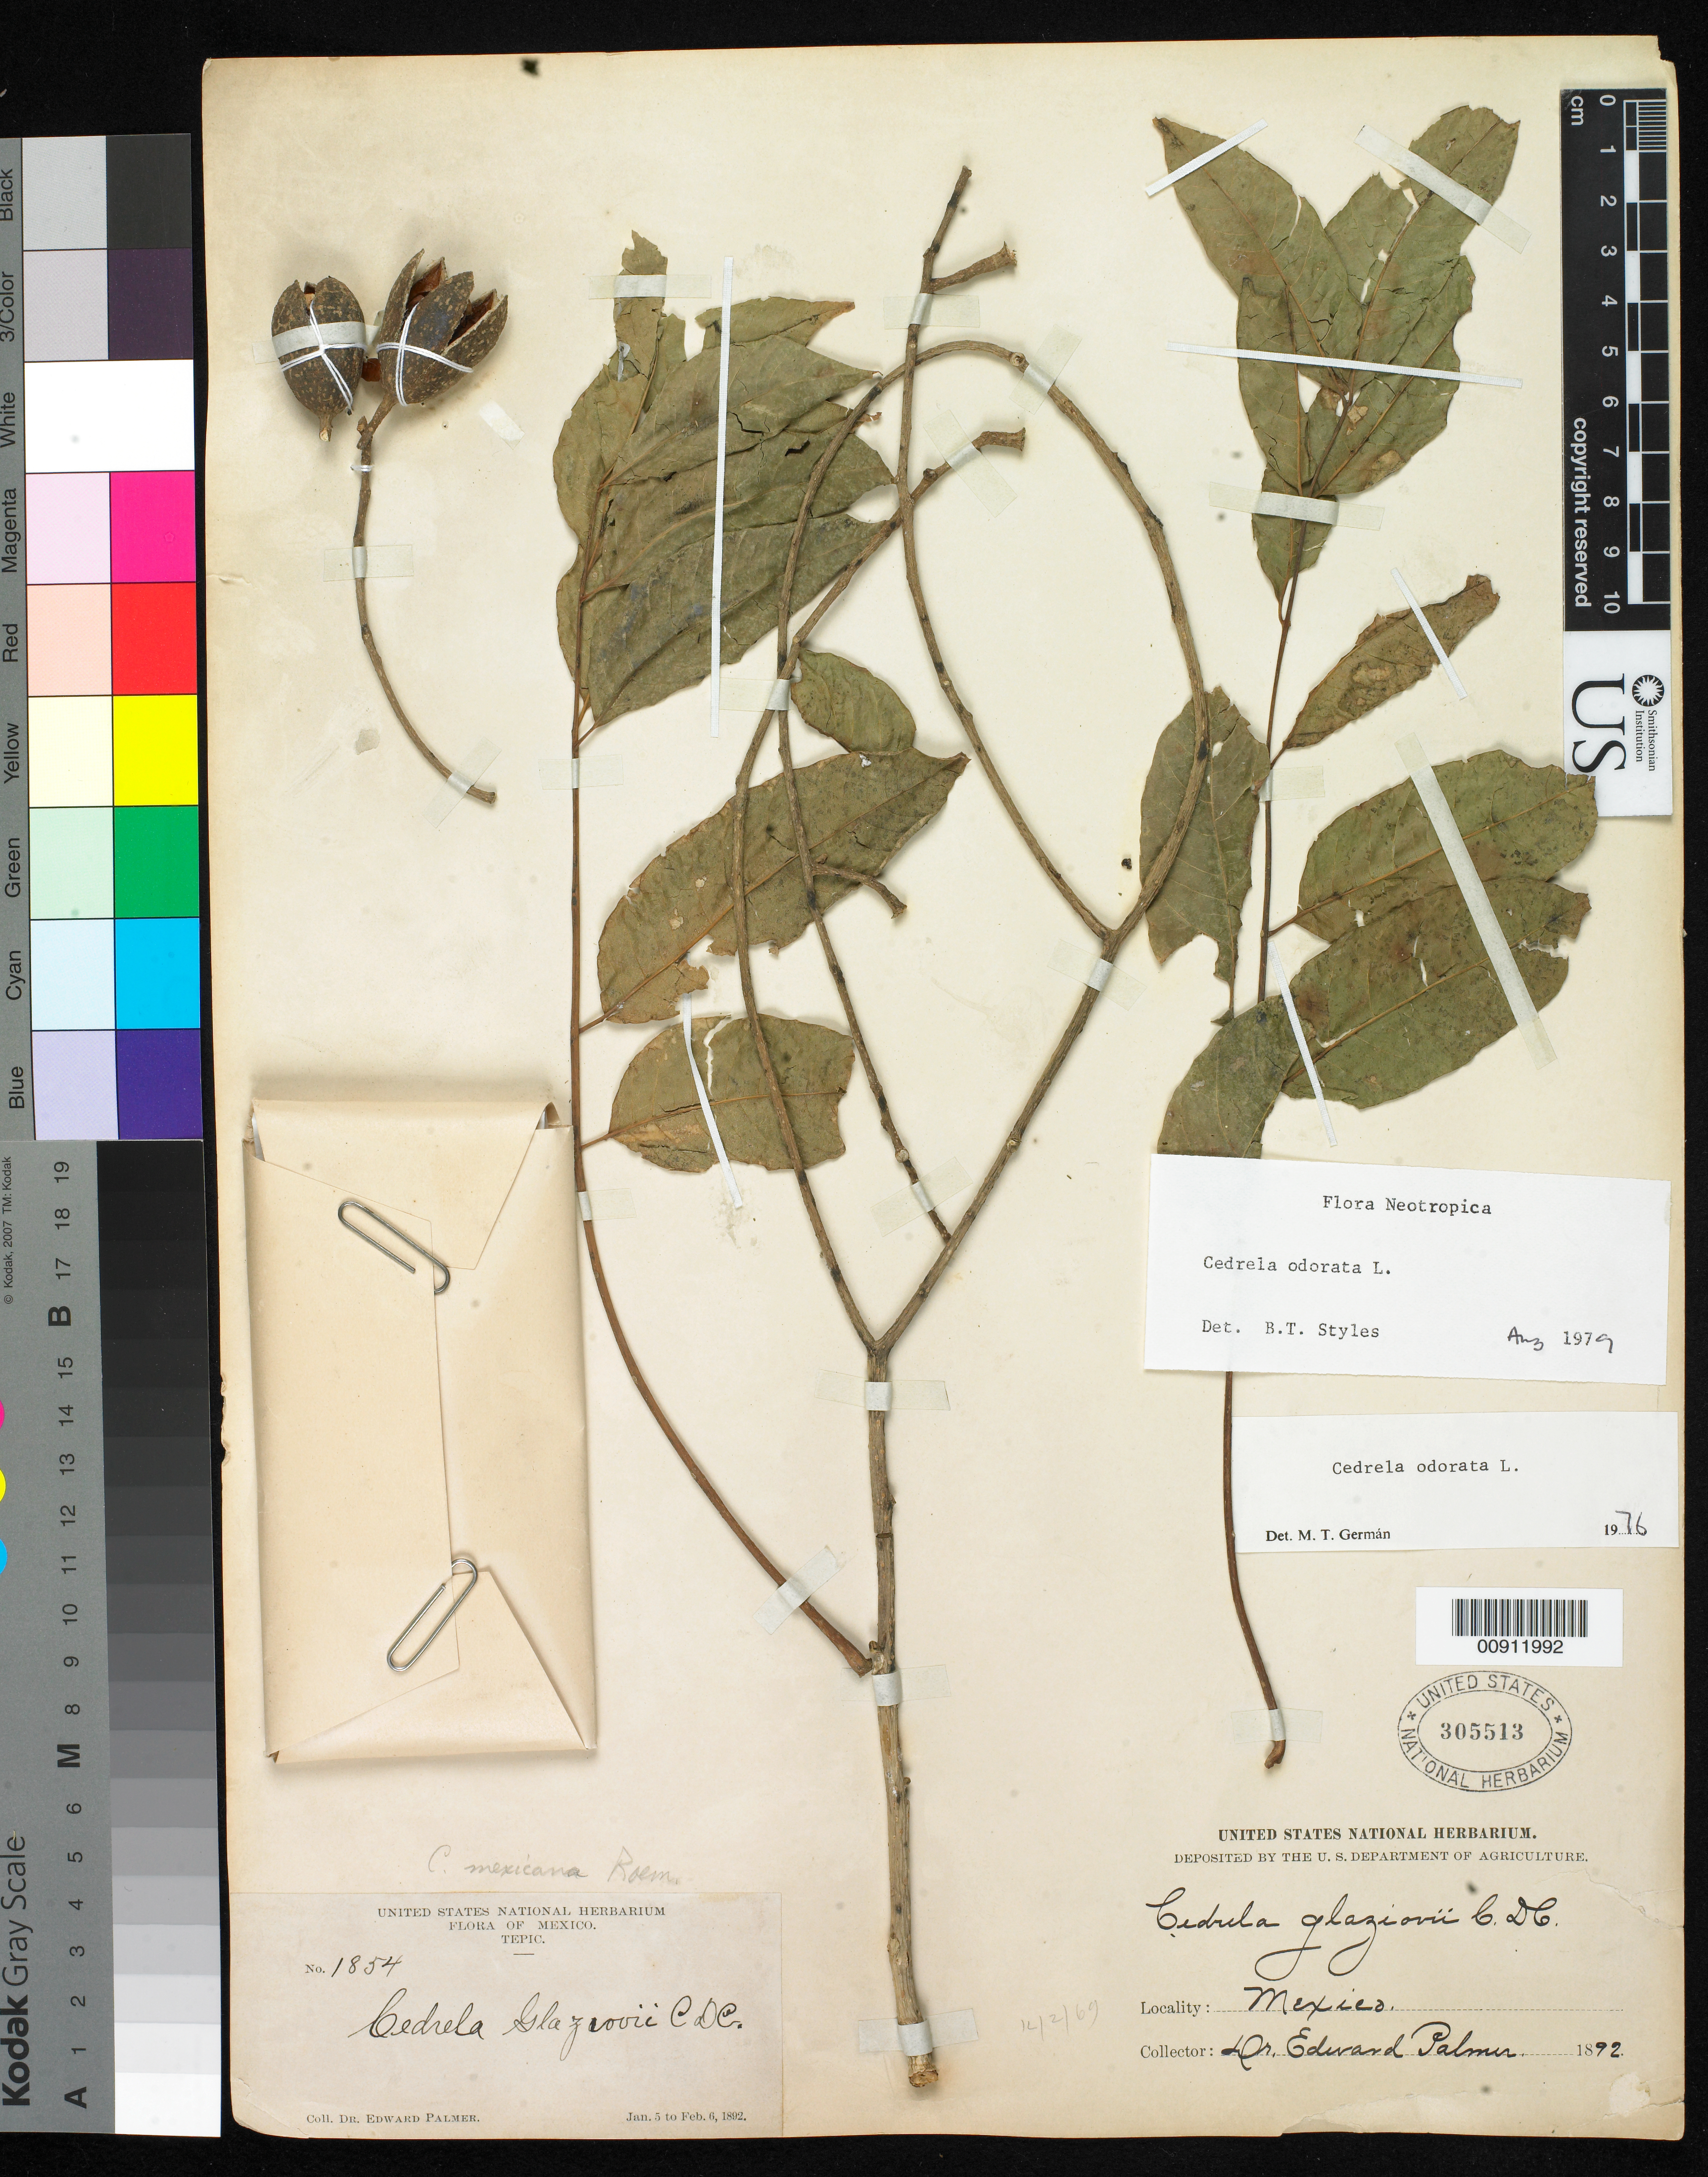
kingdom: Plantae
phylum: Tracheophyta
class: Magnoliopsida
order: Sapindales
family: Meliaceae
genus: Cedrela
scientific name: Cedrela odorata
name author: L.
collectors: E. Palmer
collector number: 1854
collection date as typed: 05 Jan 1892 to 06 Feb 1892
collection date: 1892-01-05/1892-02-06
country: Mexico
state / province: Nayarit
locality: Tepic, Nayarit.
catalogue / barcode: US 305513